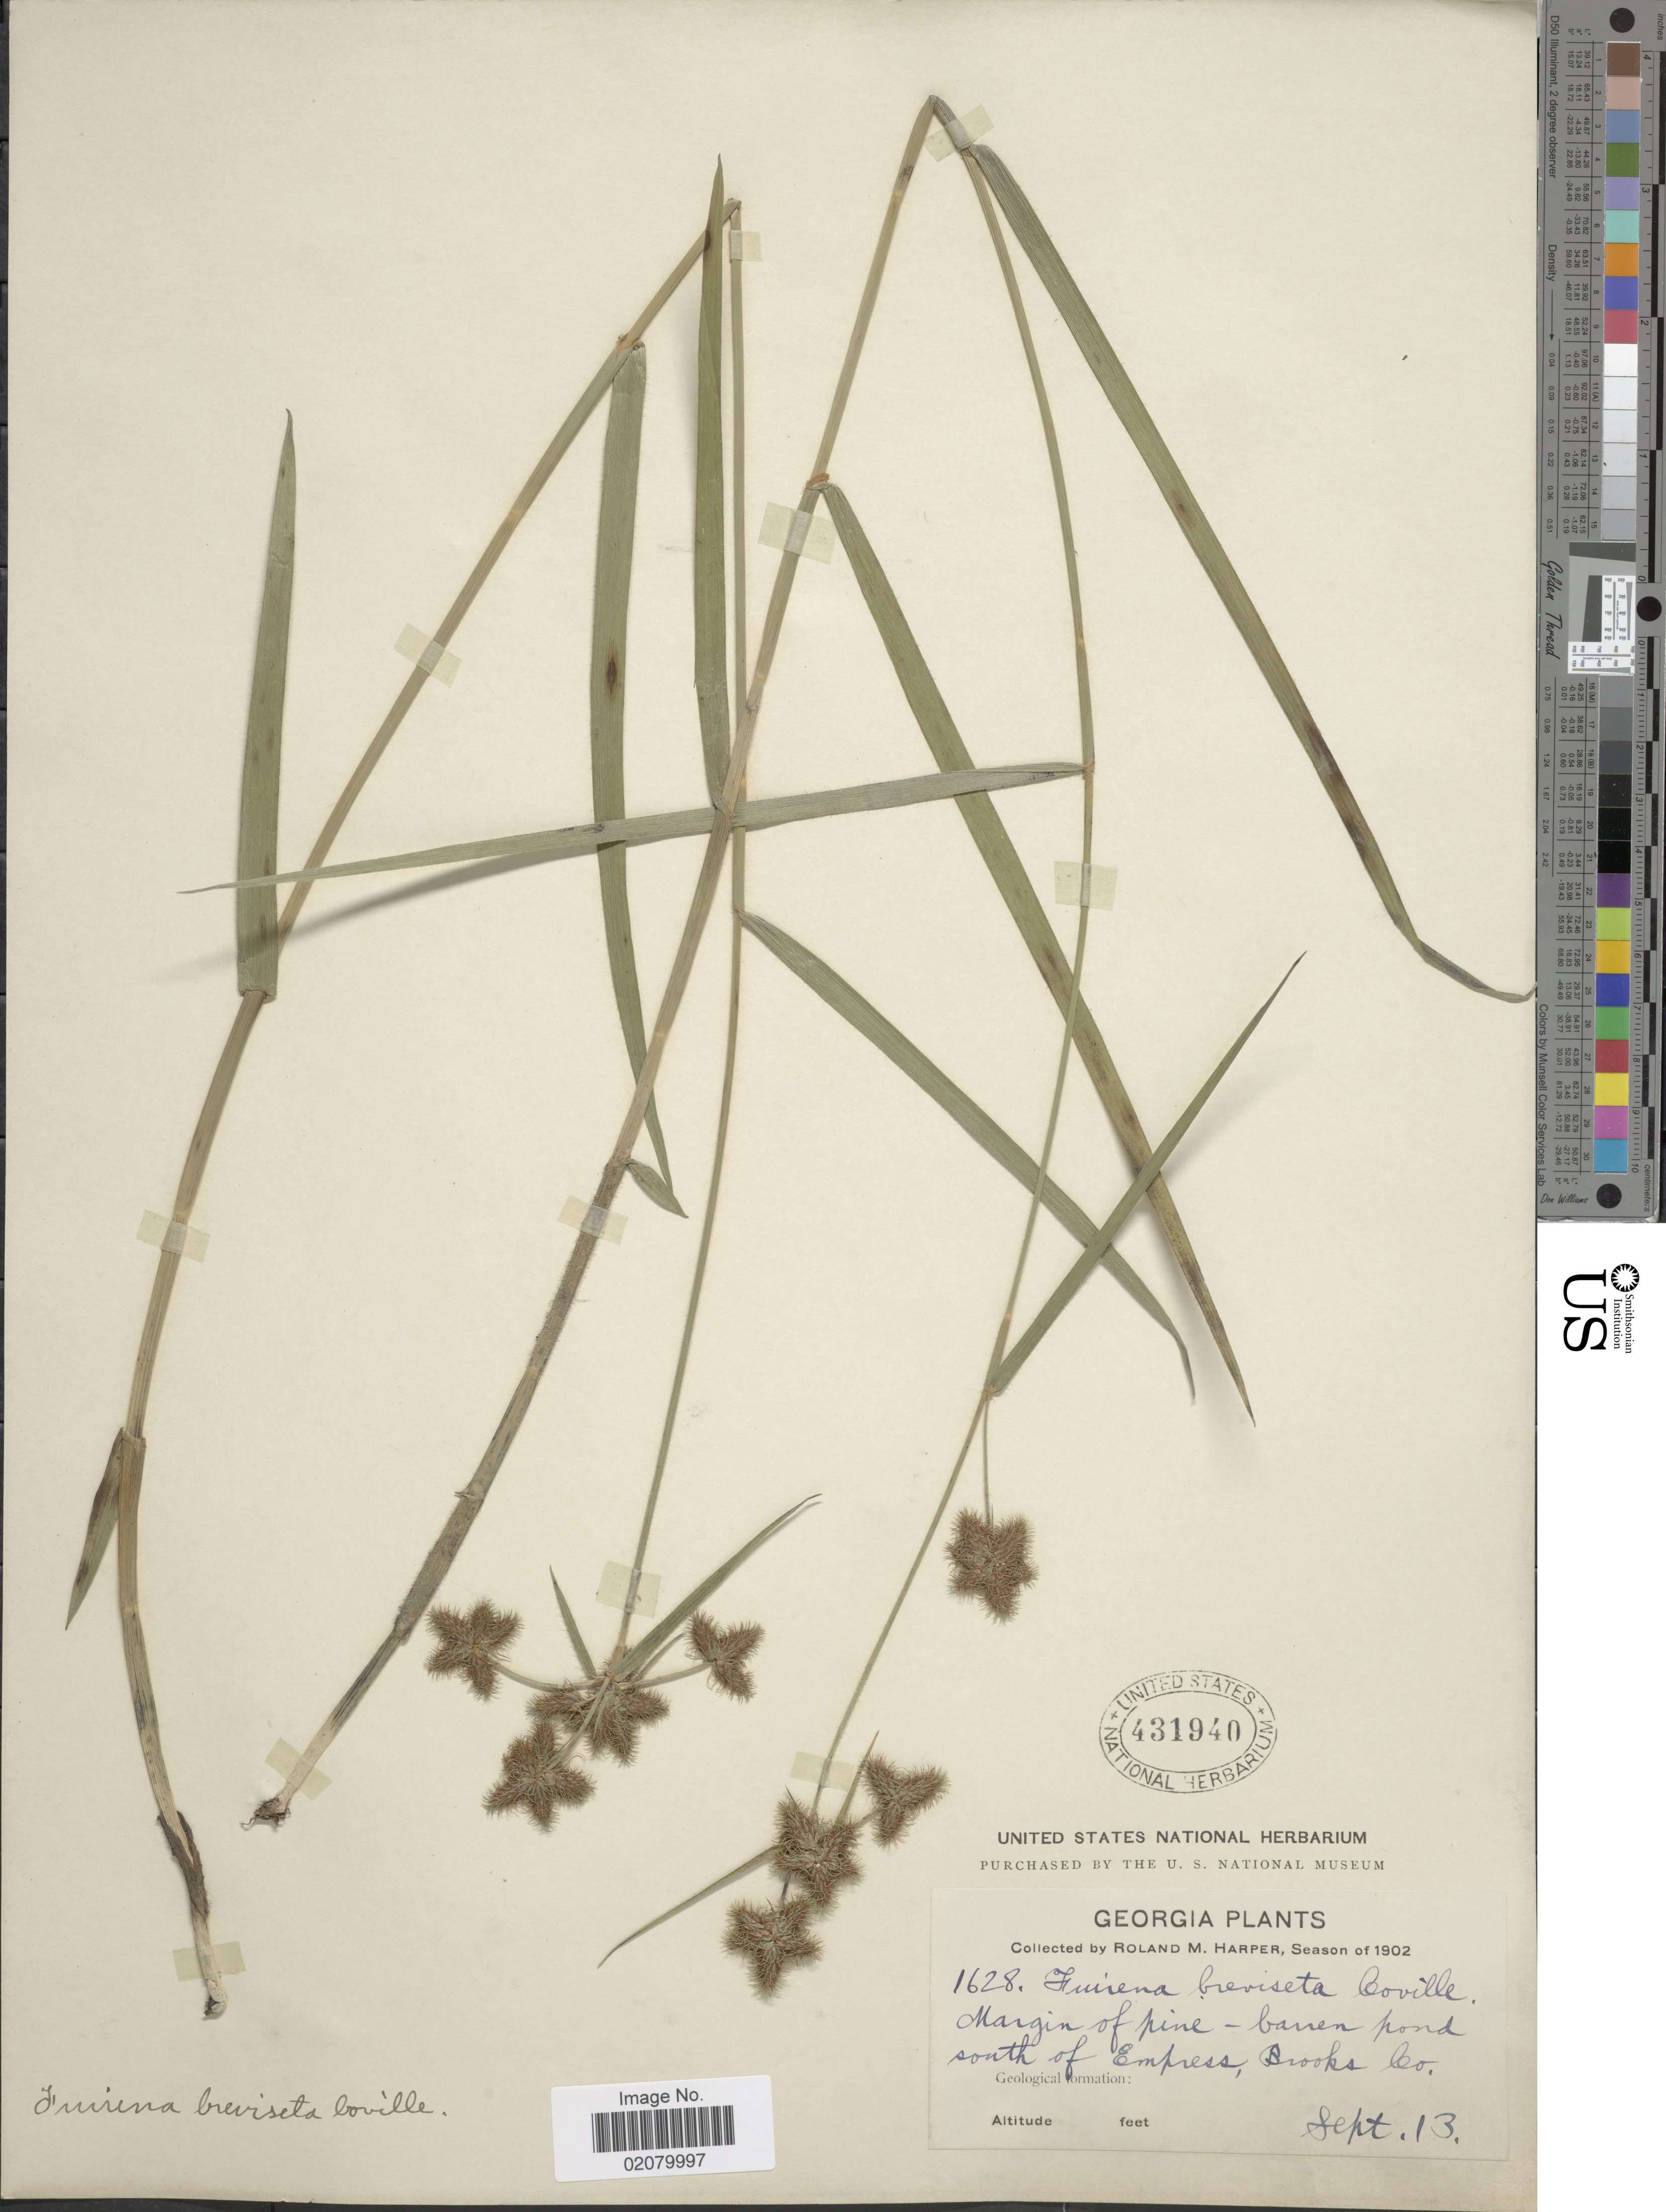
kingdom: Plantae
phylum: Tracheophyta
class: Liliopsida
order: Poales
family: Cyperaceae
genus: Fuirena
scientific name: Fuirena squarrosa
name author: Michx.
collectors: R. M. Harper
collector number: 1628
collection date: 1902-09-13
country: United States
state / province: Georgia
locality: Pine- barren pond south of Empress, Brooks Co.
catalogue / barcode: US 431940